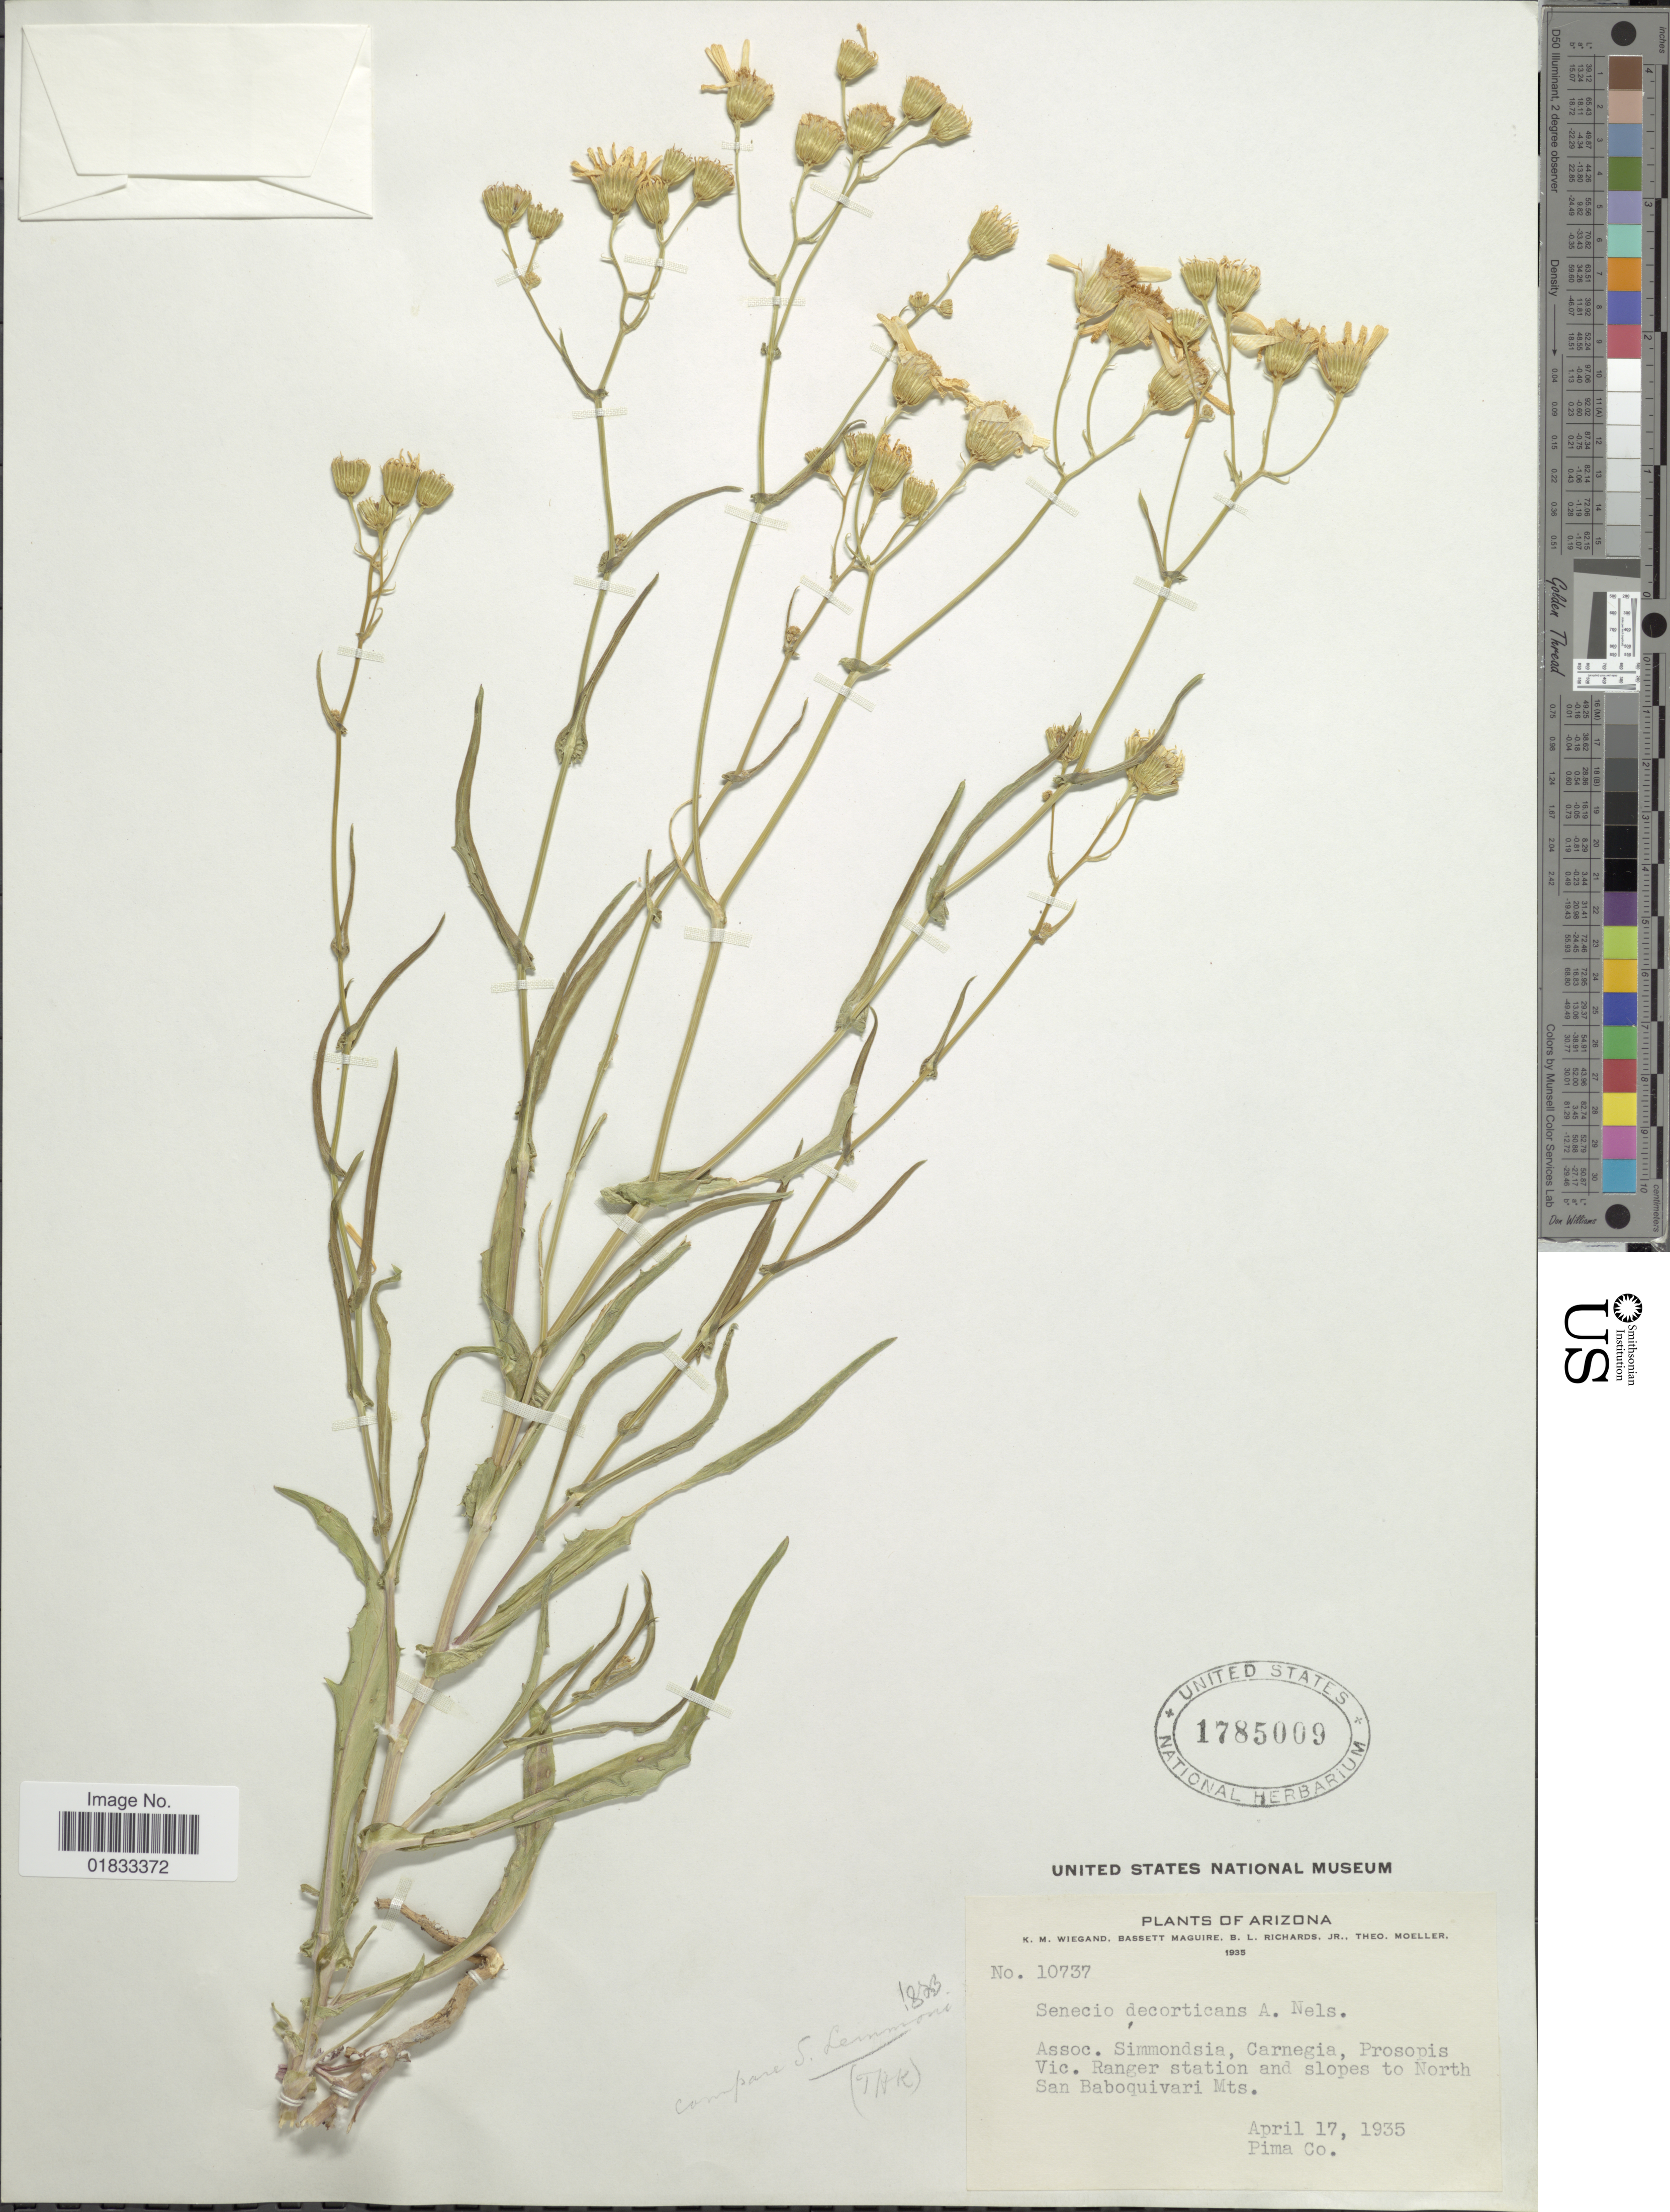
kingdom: Plantae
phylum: Tracheophyta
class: Magnoliopsida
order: Asterales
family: Asteraceae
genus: Senecio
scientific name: Senecio lemmonii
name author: A. Gray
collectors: K. M. Wiegand, B. Maguire, B. Richards & T. Moeller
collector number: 10737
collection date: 1935-04-17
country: United States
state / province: Arizona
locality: Ranger station and slopes to north San Baboquivari Mts. Pima Co.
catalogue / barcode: US 1785009